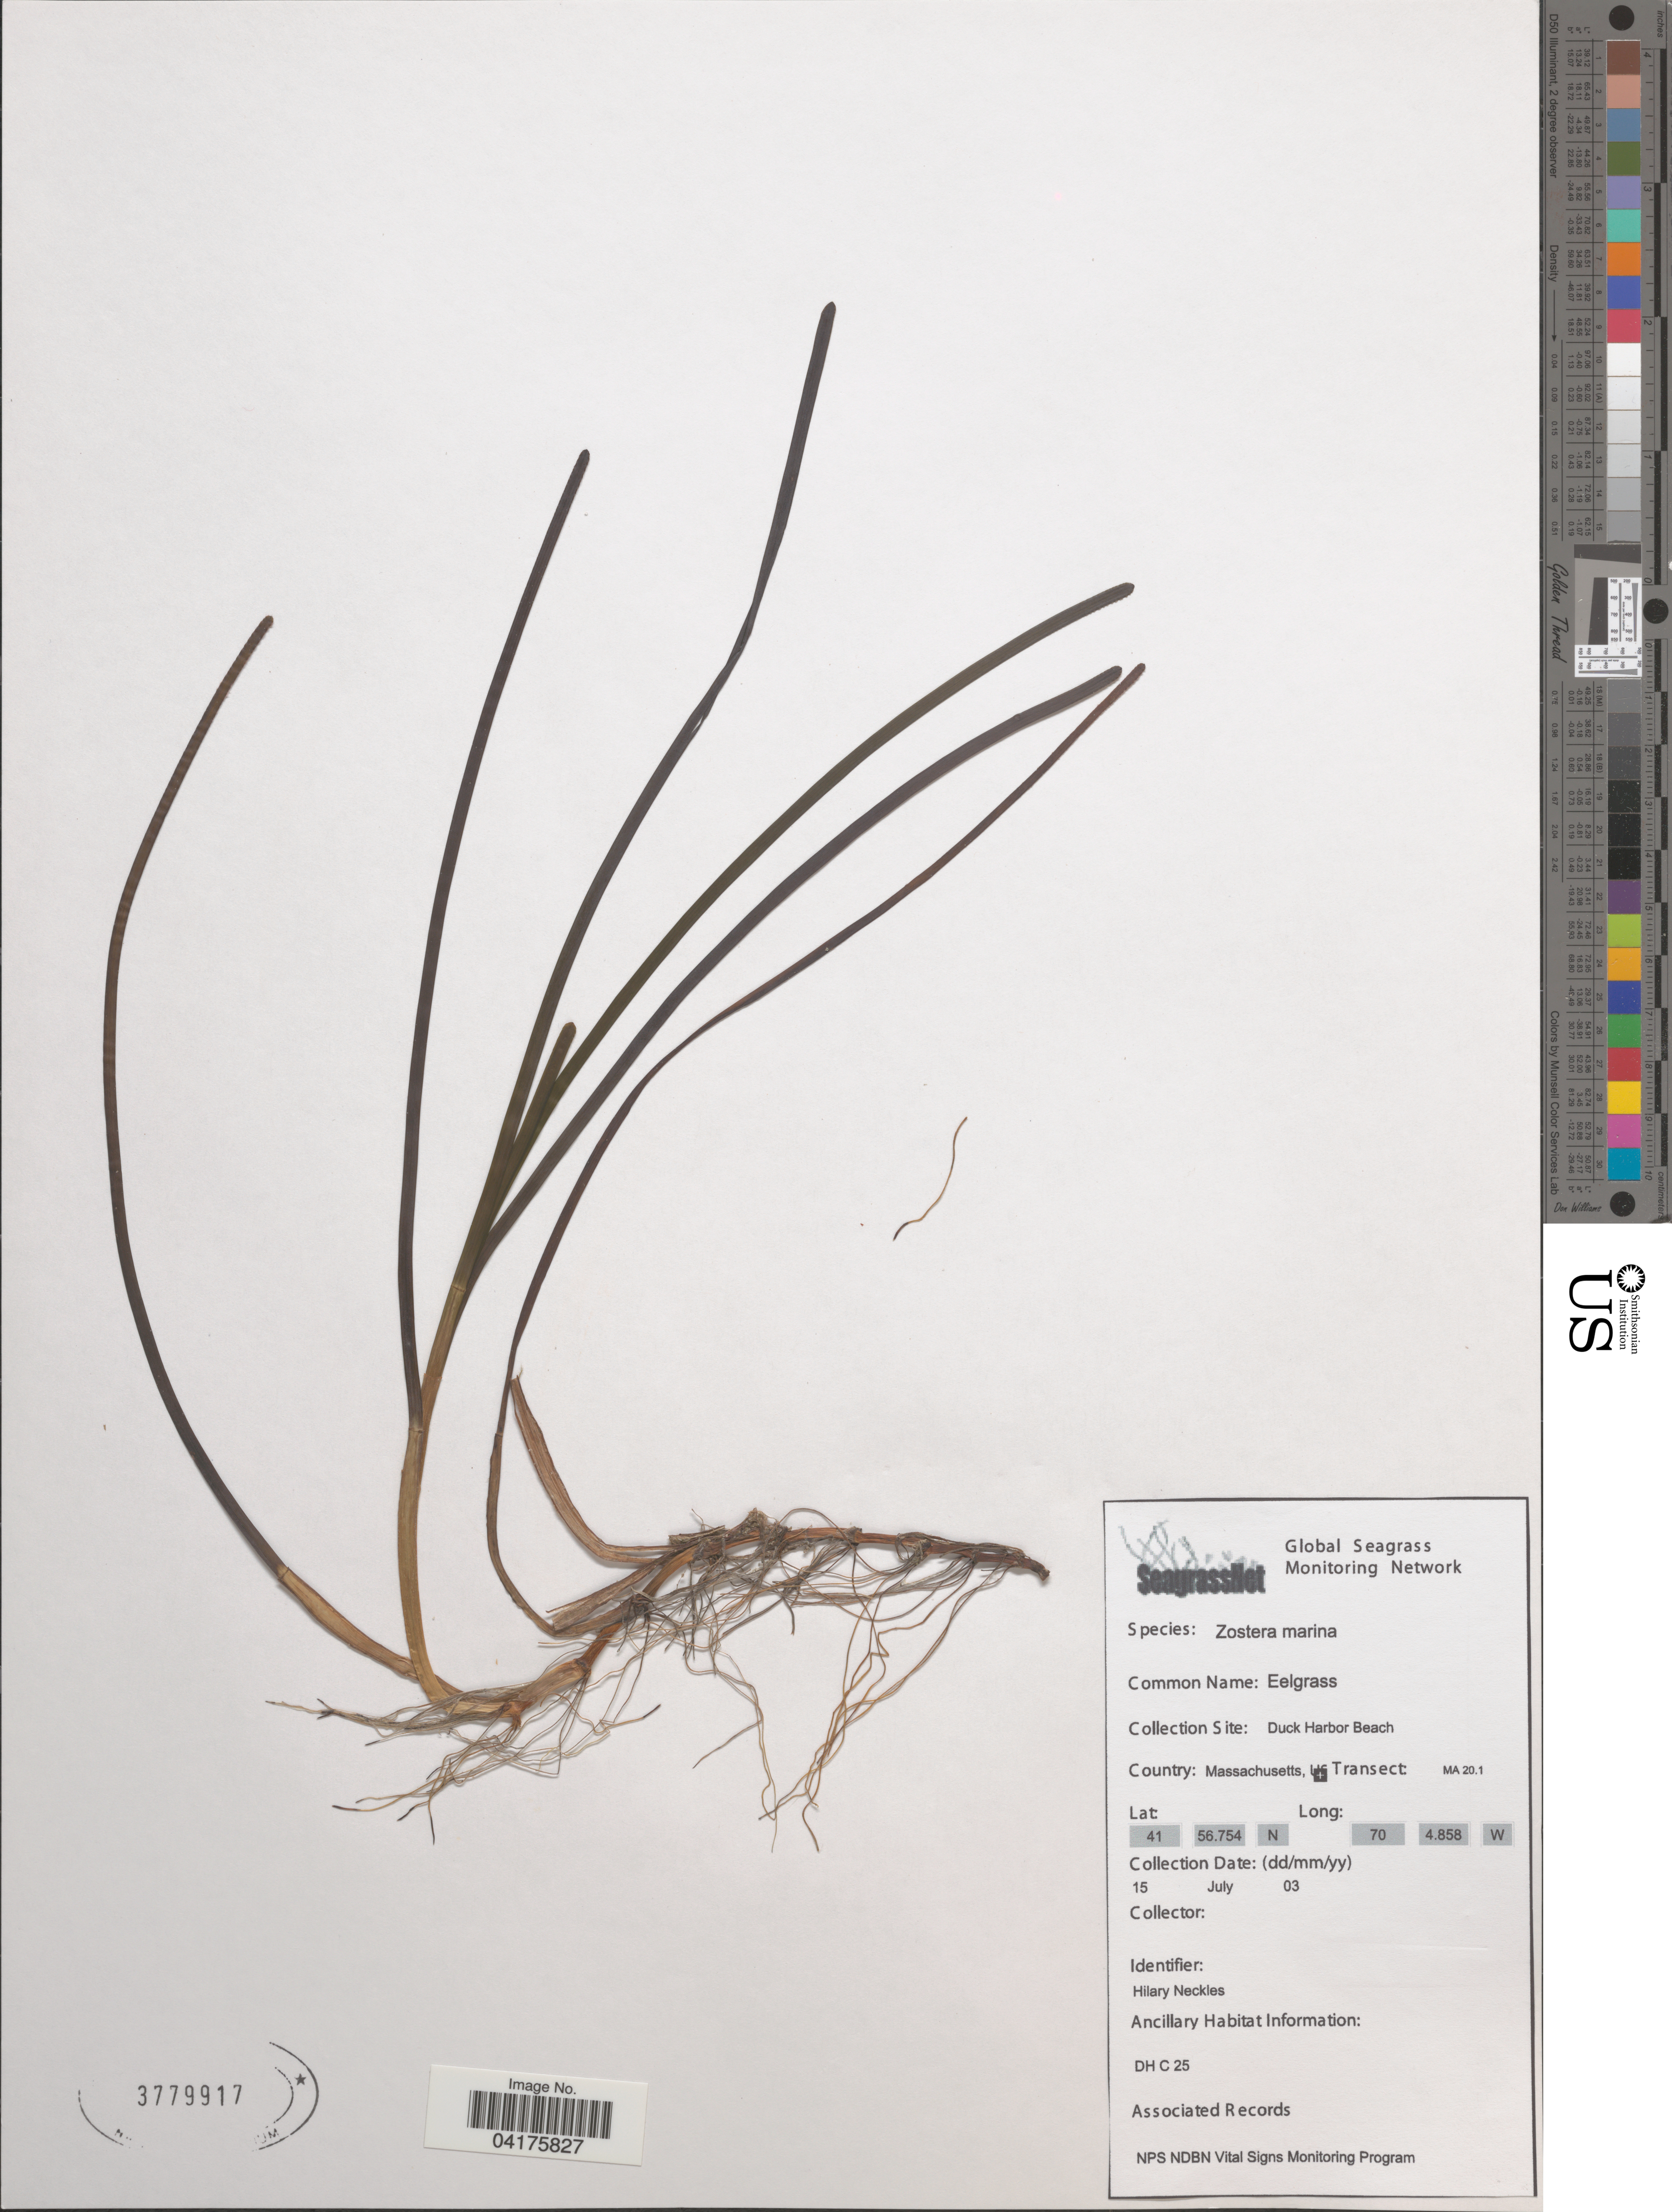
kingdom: Plantae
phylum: Tracheophyta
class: Liliopsida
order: Alismatales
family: Zosteraceae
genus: Zostera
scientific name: Zostera marina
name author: L.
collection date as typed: Transcribed d/m/y: 15/7/3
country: United States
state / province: Massachusetts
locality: Duck Harbor Beach.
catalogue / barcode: US 3779917